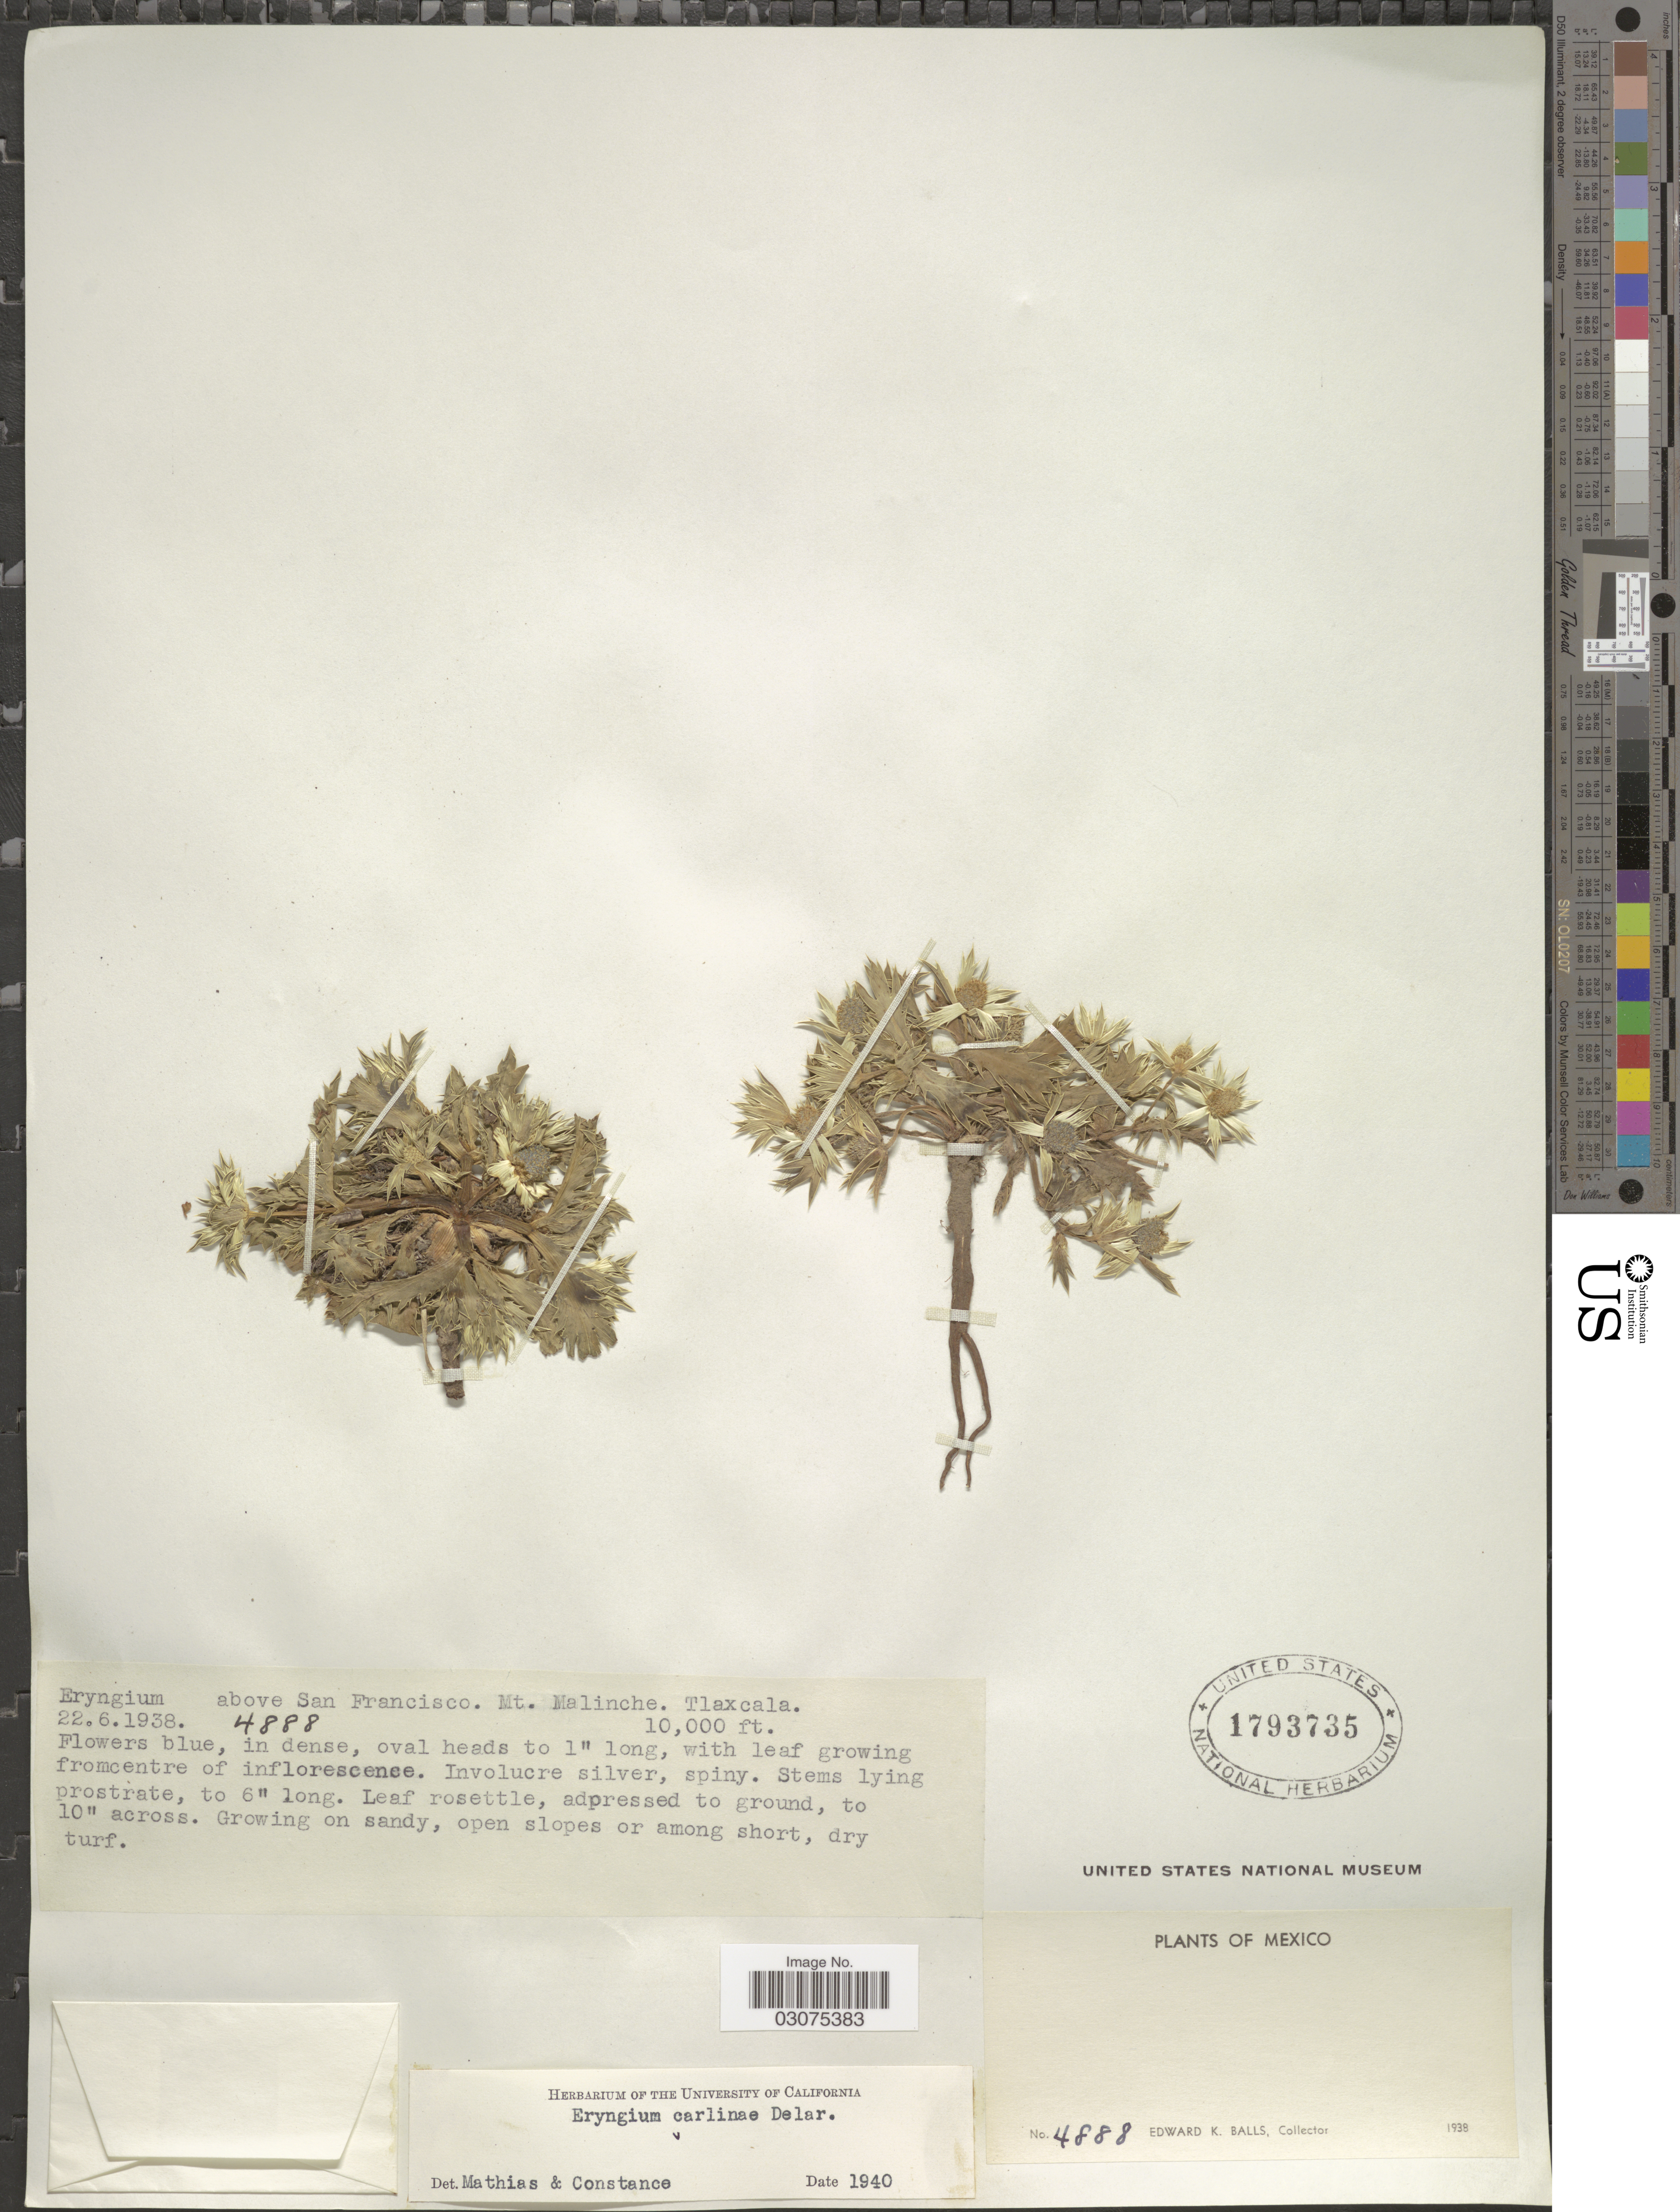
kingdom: Plantae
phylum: Tracheophyta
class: Magnoliopsida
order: Apiales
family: Apiaceae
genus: Eryngium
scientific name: Eryngium carlinae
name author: F. Delaroche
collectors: E. K. Balls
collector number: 4888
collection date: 1938-06-22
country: Mexico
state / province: Tlaxcala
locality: Above San Francisco. Mt. Malinche.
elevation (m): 3048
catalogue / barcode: US 1793735